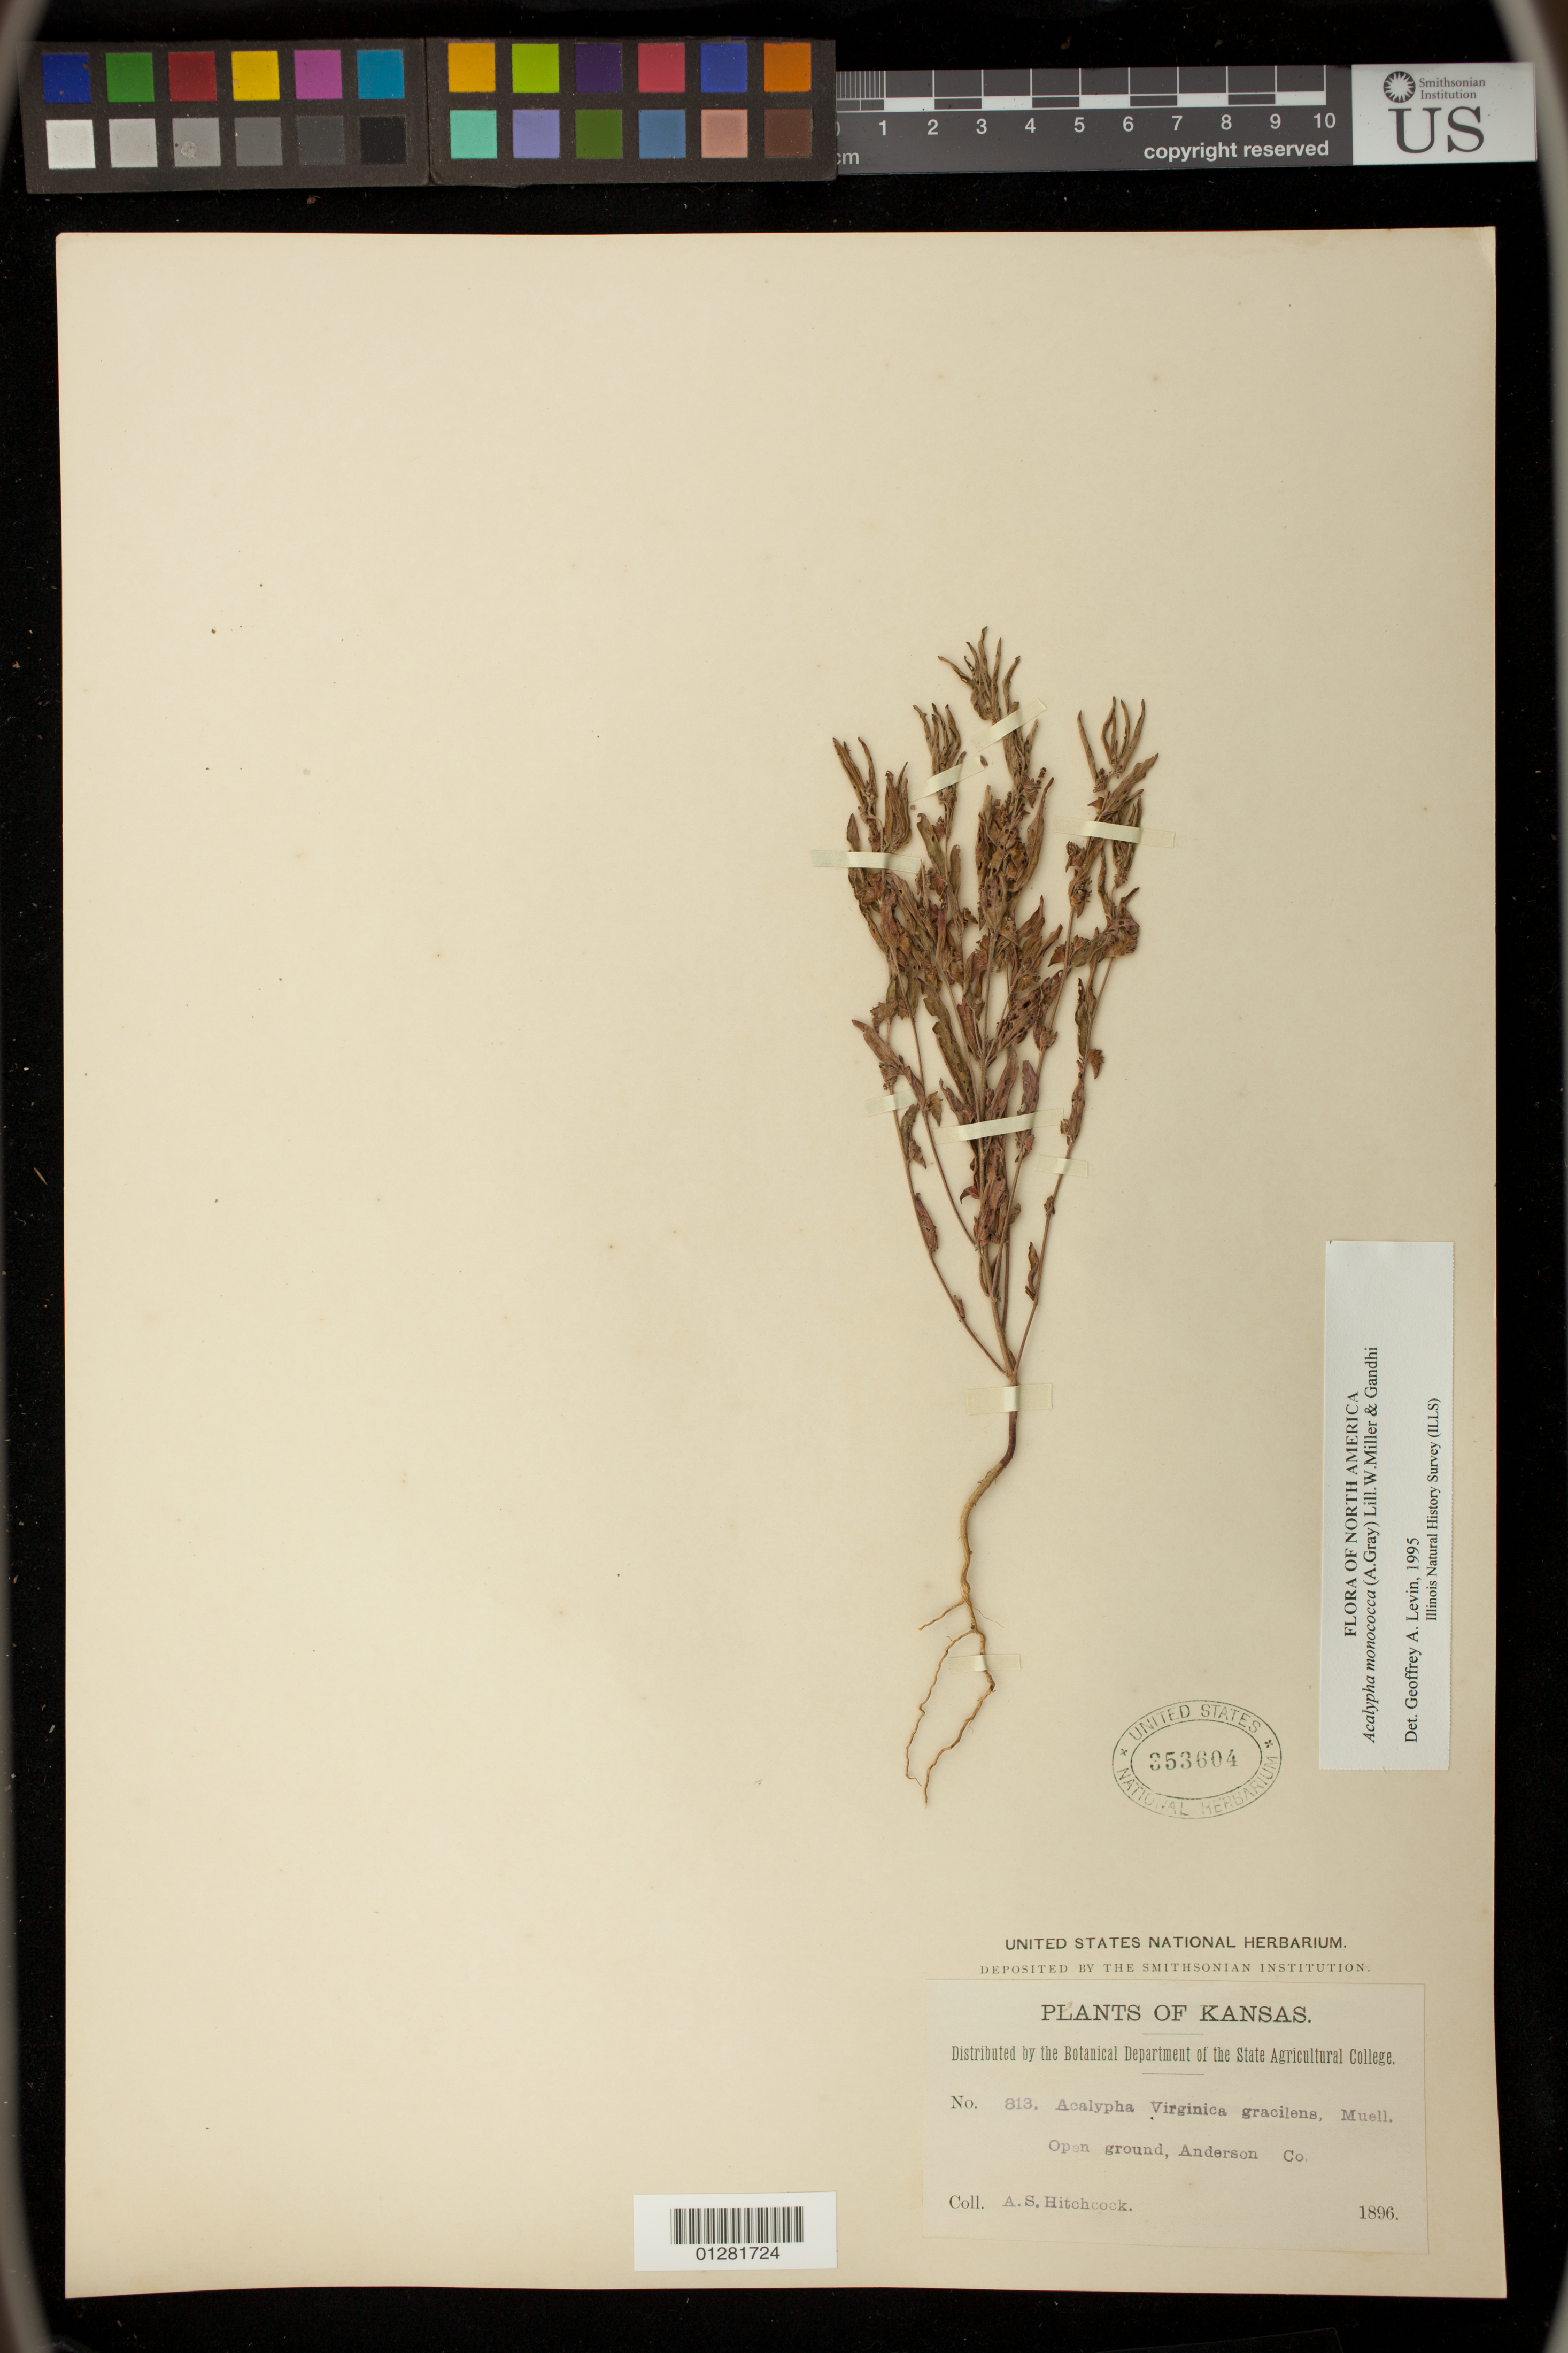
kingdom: Plantae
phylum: Tracheophyta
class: Magnoliopsida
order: Malpighiales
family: Euphorbiaceae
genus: Acalypha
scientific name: Acalypha monococca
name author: (Englem. ex A. Gray) Gandhi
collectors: A. S. Hitchcock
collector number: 813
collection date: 1896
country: United States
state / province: Kansas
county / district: Anderson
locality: open ground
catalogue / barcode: US 353604